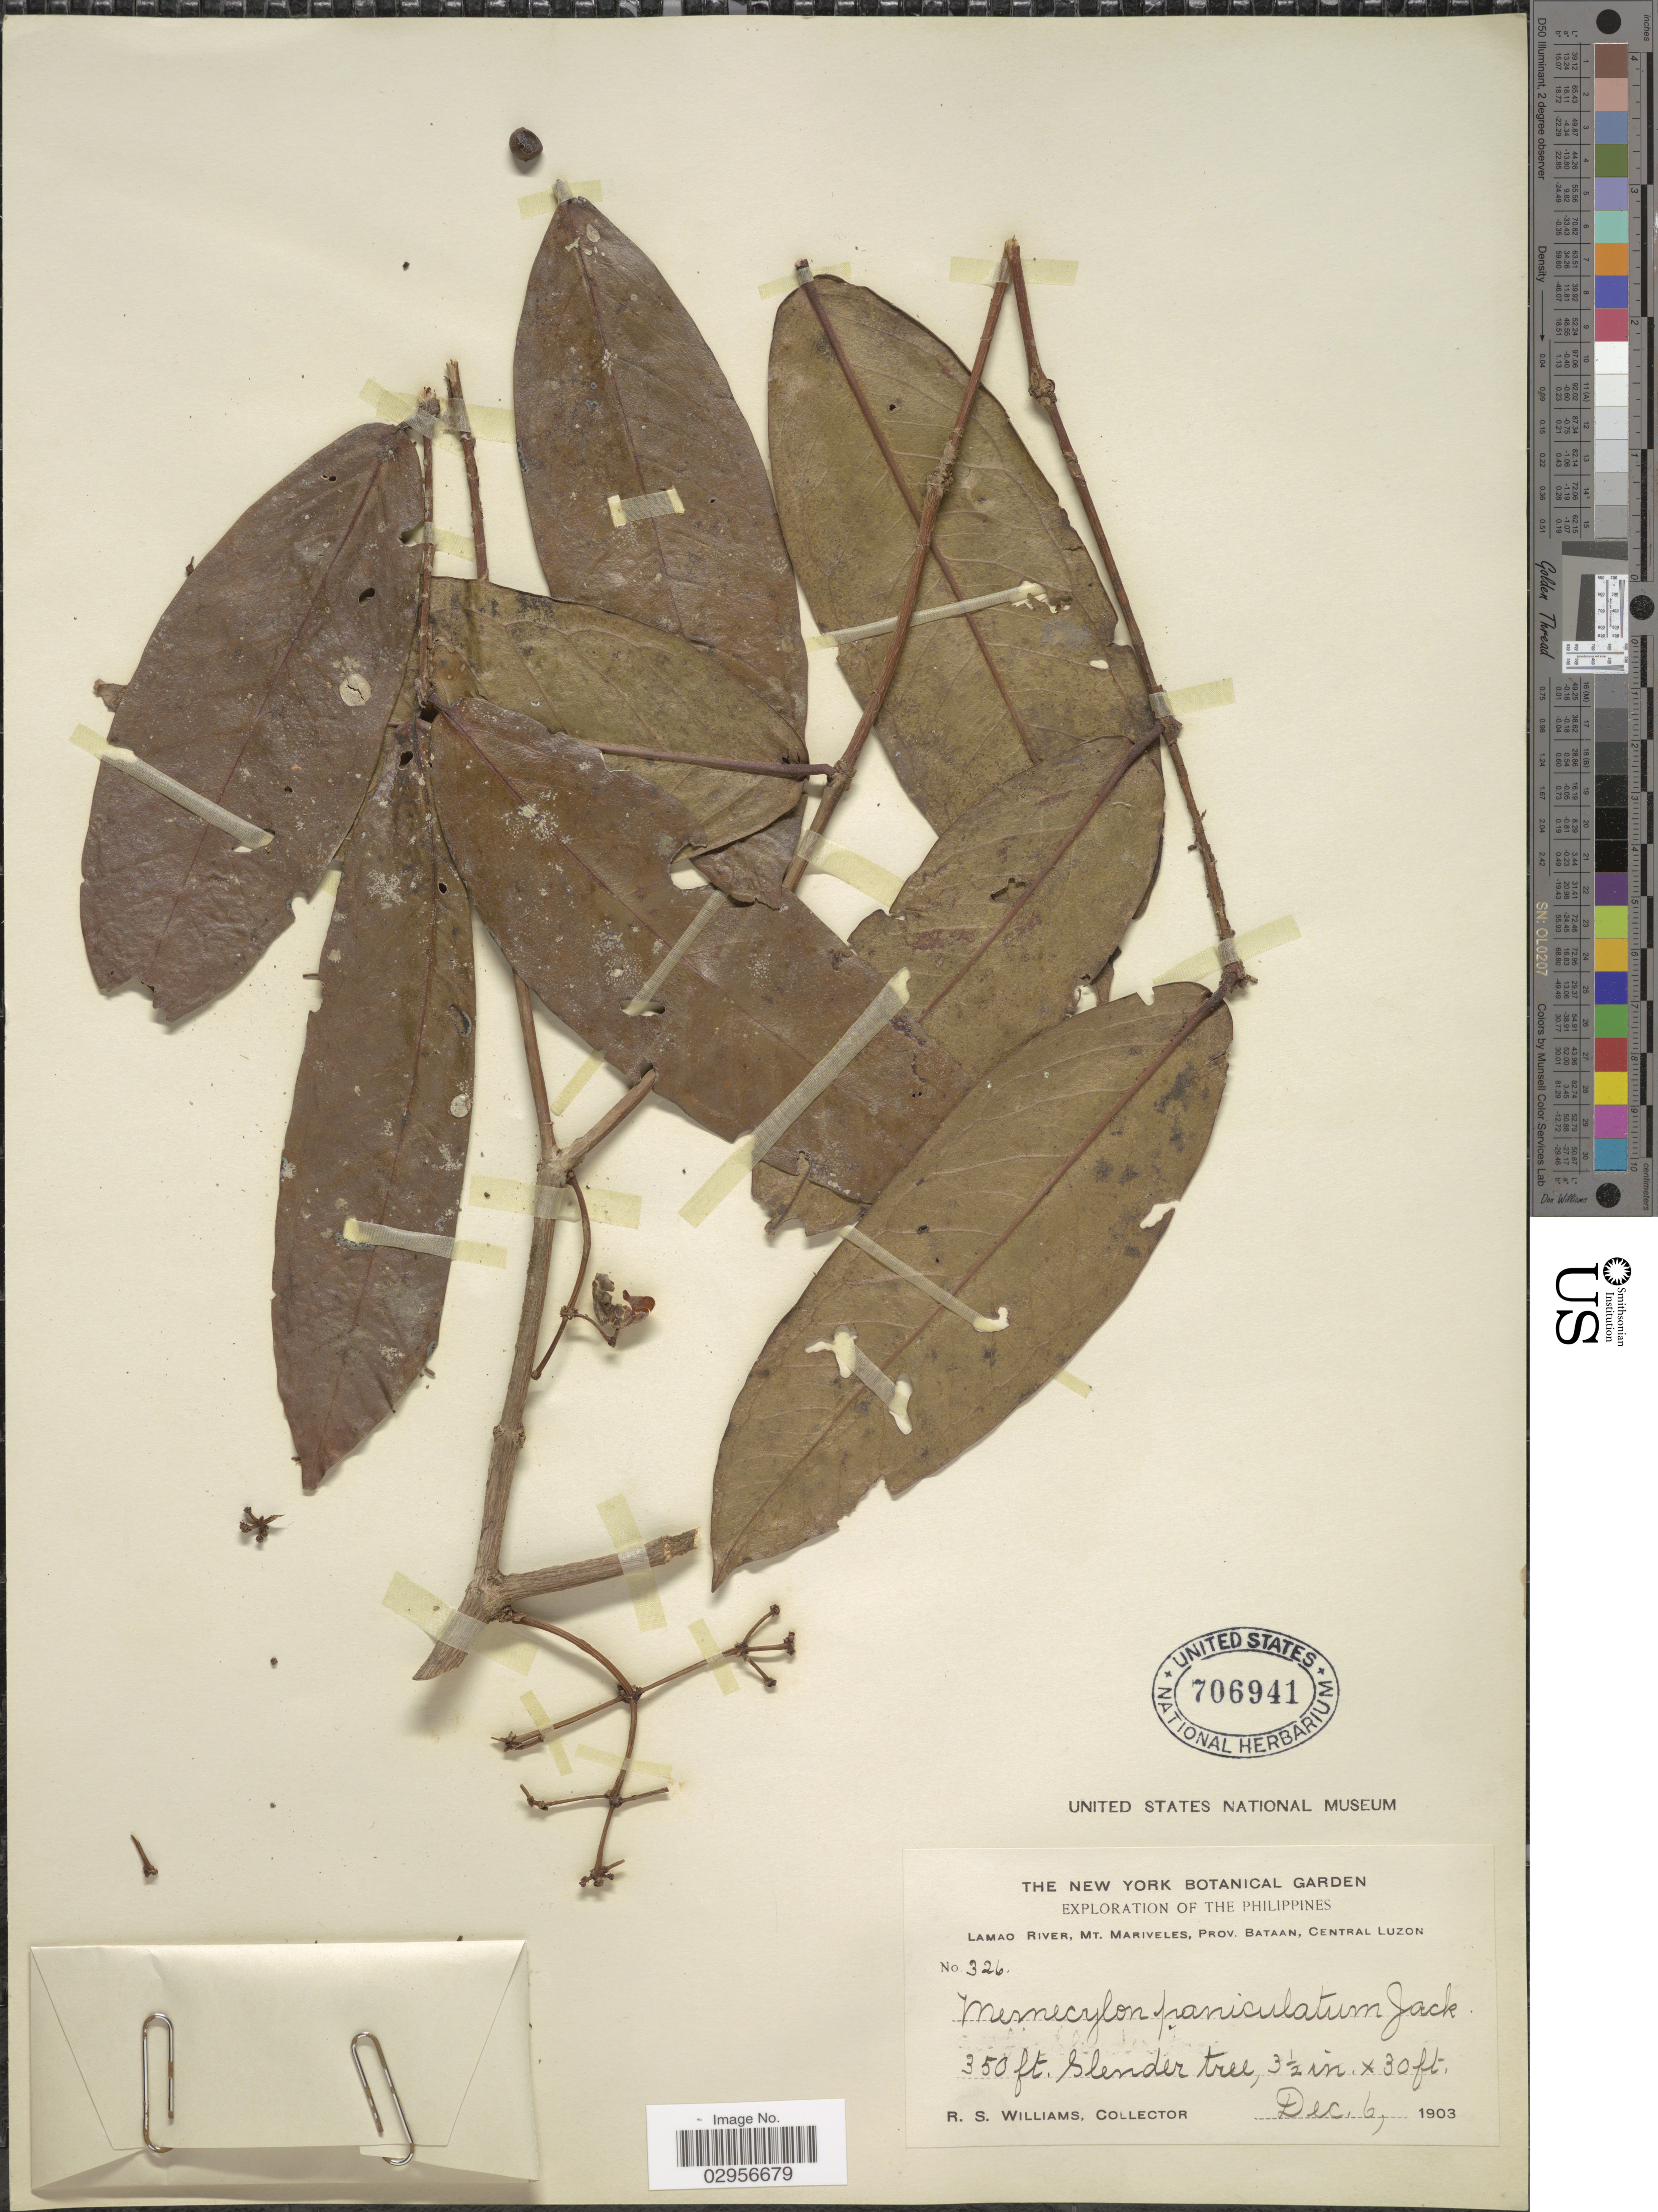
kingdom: Plantae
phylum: Tracheophyta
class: Magnoliopsida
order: Myrtales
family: Melastomataceae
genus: Memecylon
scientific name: Memecylon paniculatum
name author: Jack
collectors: R. S. Williams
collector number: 326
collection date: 1903-12-06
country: Philippines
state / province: Central Luzon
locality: Lamao River, Mt. Mariveles, Prov. Bataan, Central Luzon.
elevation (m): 107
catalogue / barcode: US 706941